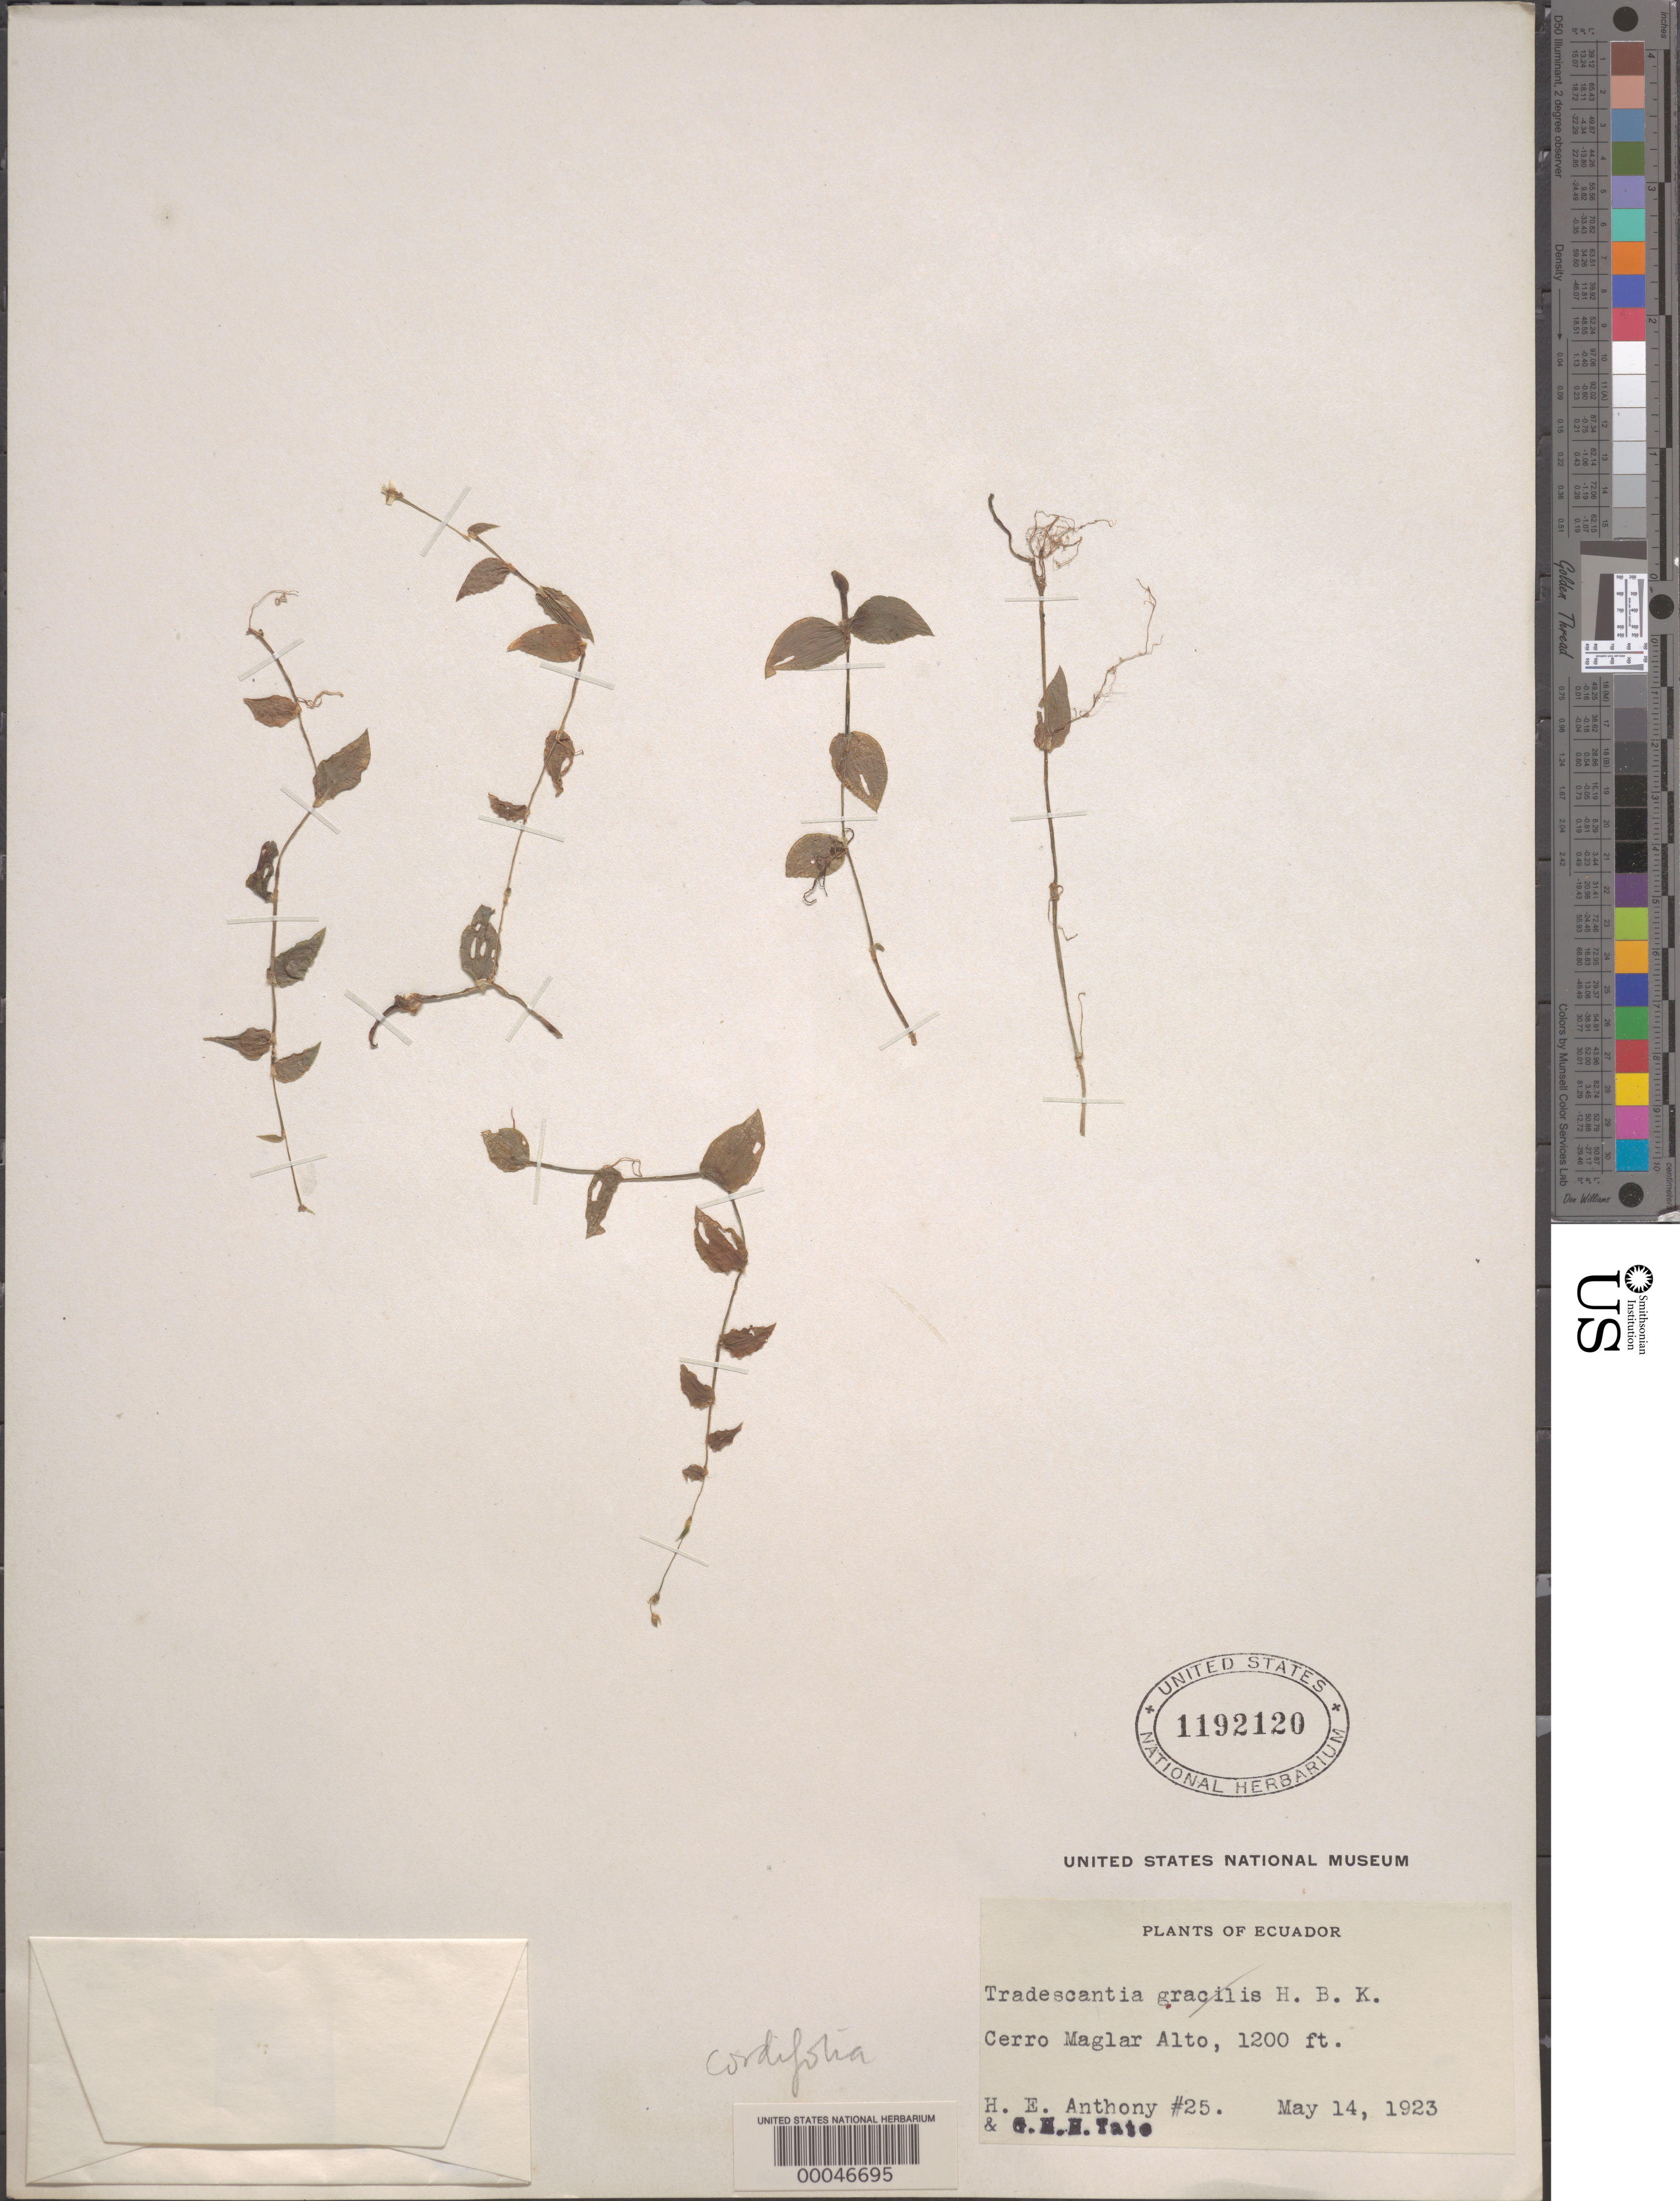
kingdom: Plantae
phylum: Tracheophyta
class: Liliopsida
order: Commelinales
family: Commelinaceae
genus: Callisia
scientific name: Callisia cordifolia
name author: (Sw.) E.S. Anderson & Woodson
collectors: H. E. Anthony & G. Tate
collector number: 25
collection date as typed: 14 May 1923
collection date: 1923-05-14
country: Ecuador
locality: Cerro maglar Alto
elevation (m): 366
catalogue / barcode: US 1192120